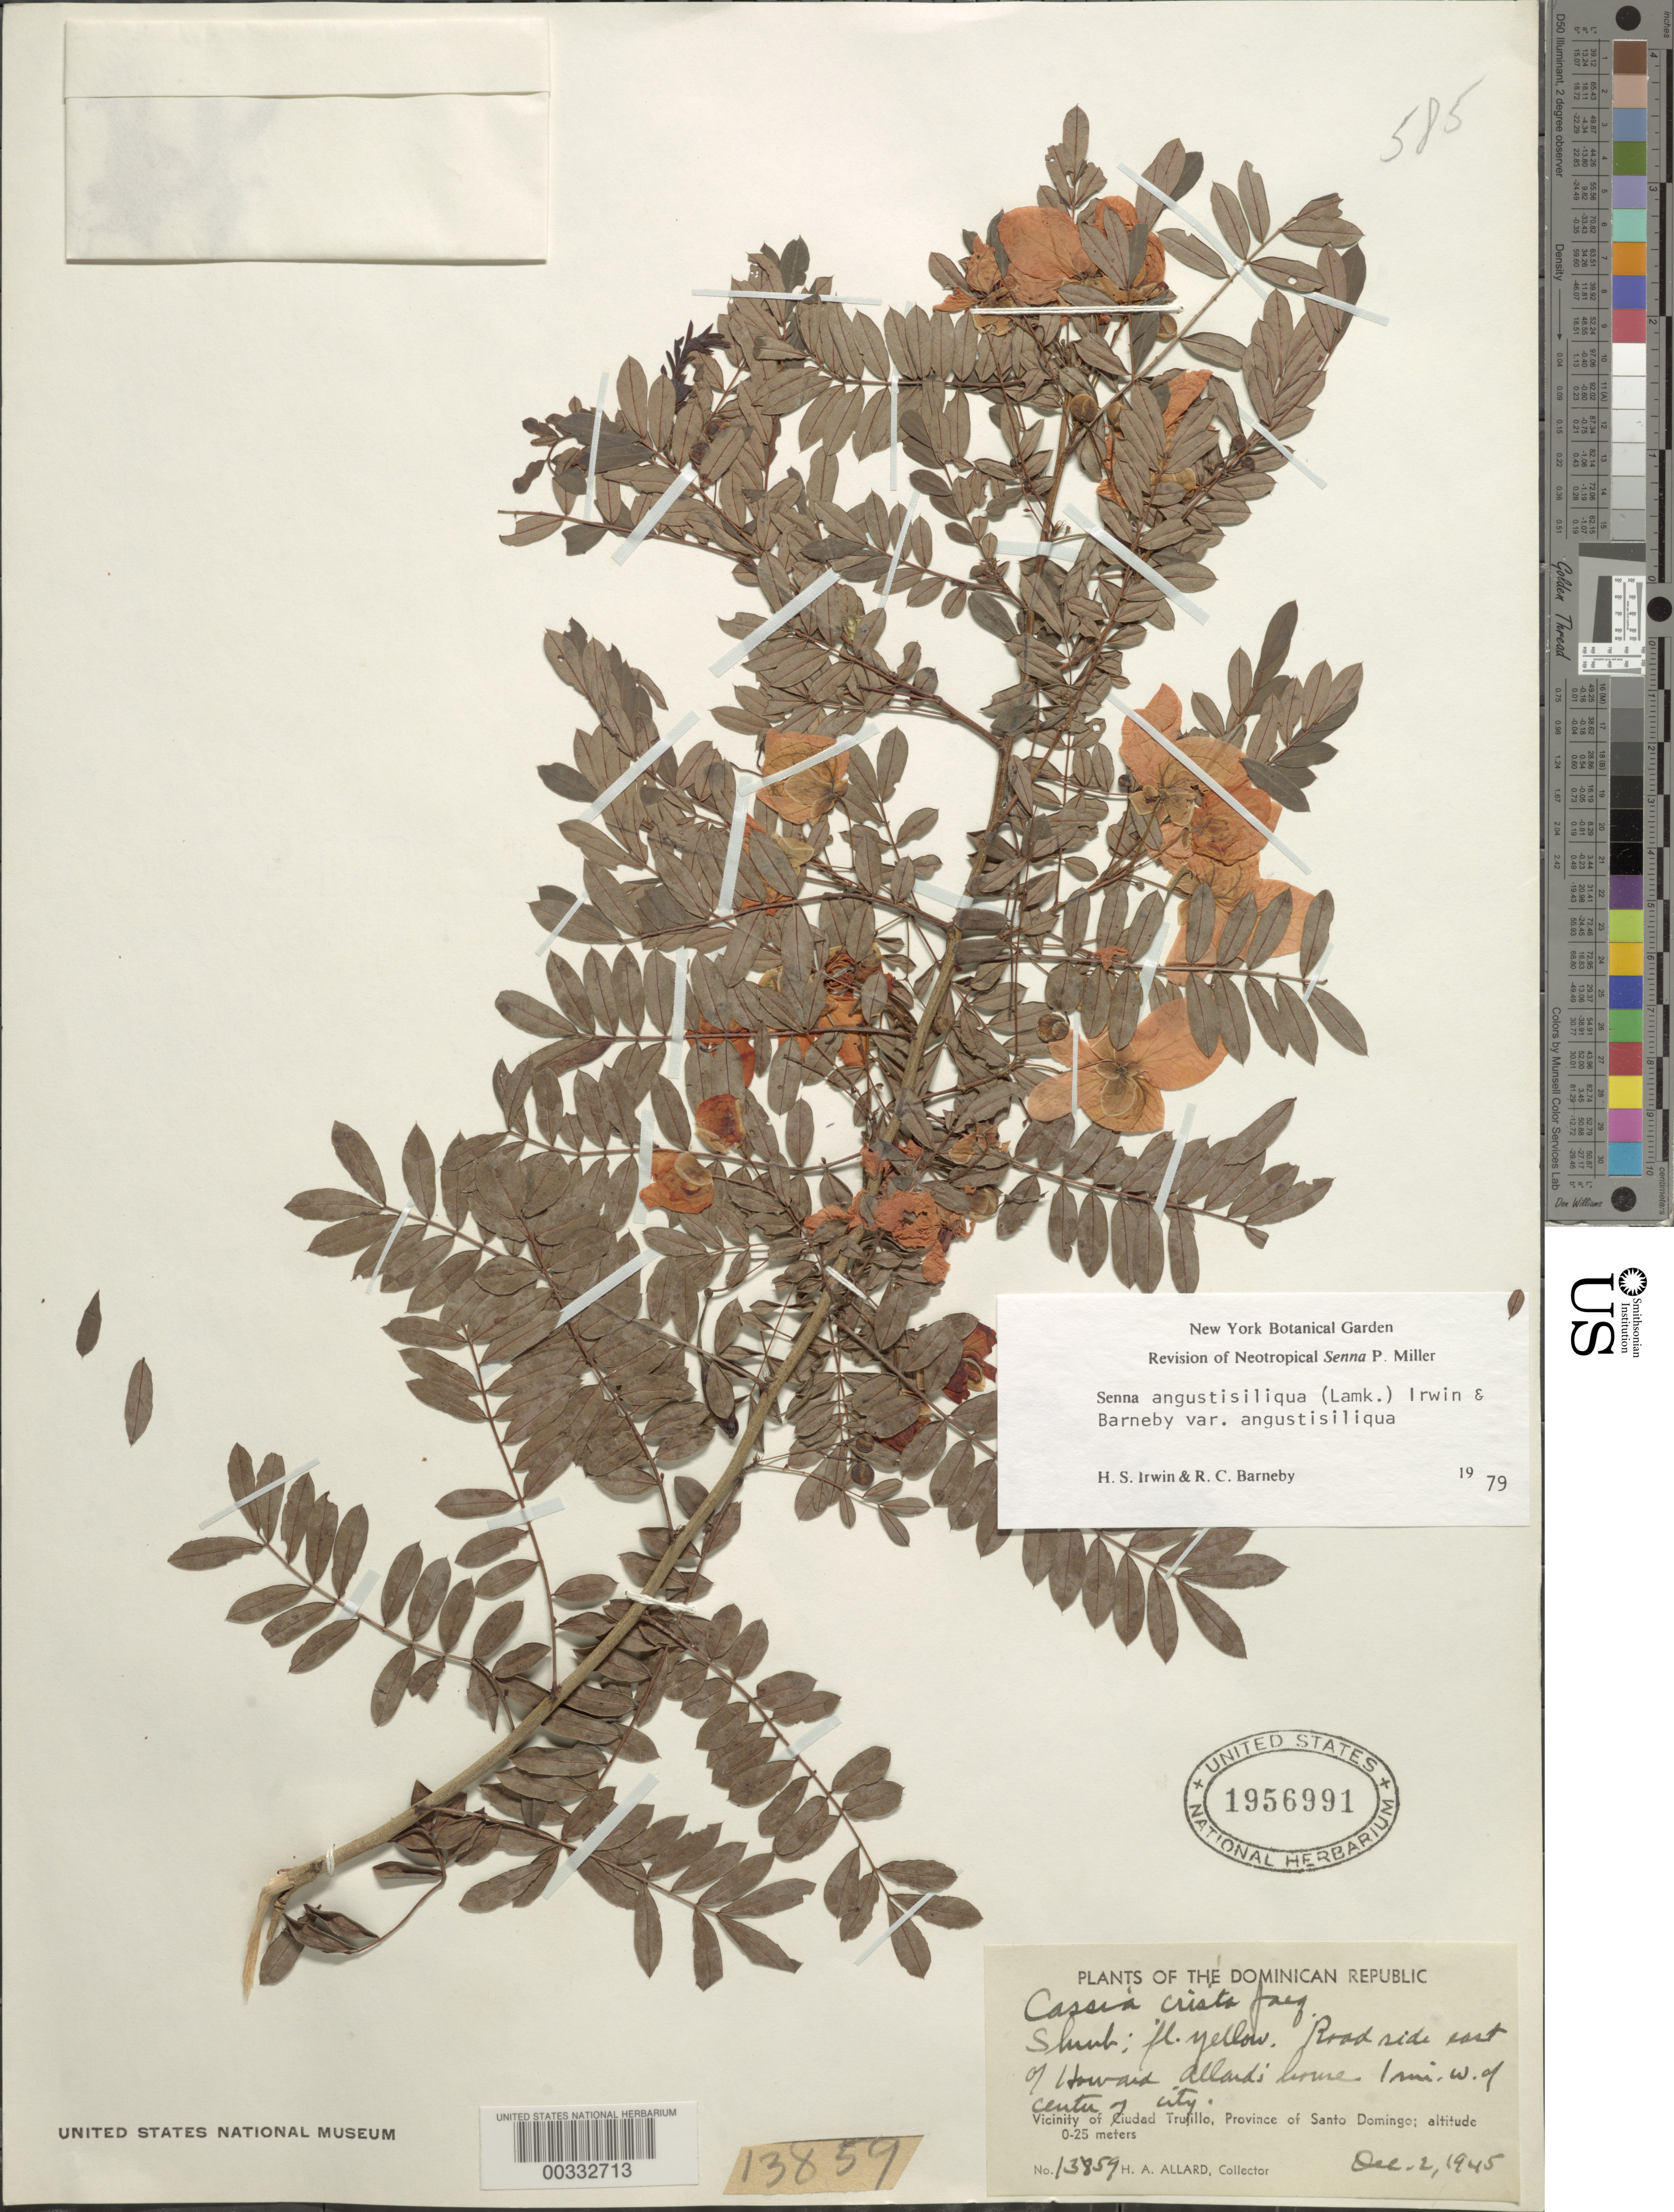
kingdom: Plantae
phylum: Tracheophyta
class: Magnoliopsida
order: Fabales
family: Fabaceae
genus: Senna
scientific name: Senna angustisiliqua var. angustisiliqua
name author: (Lam.) H.S. Irwin & Barneby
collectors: H. A. Allard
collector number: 13859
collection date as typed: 02 Dec 1945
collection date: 1945-12-02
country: Dominican Republic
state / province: Distrito Nacional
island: Hispaniola Island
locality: E of howard allard's home, 1 mi w of center of city; vicinity of ciudad trujillo, prov. of santo domingo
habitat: Roadside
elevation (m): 0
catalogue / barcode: US 1956991